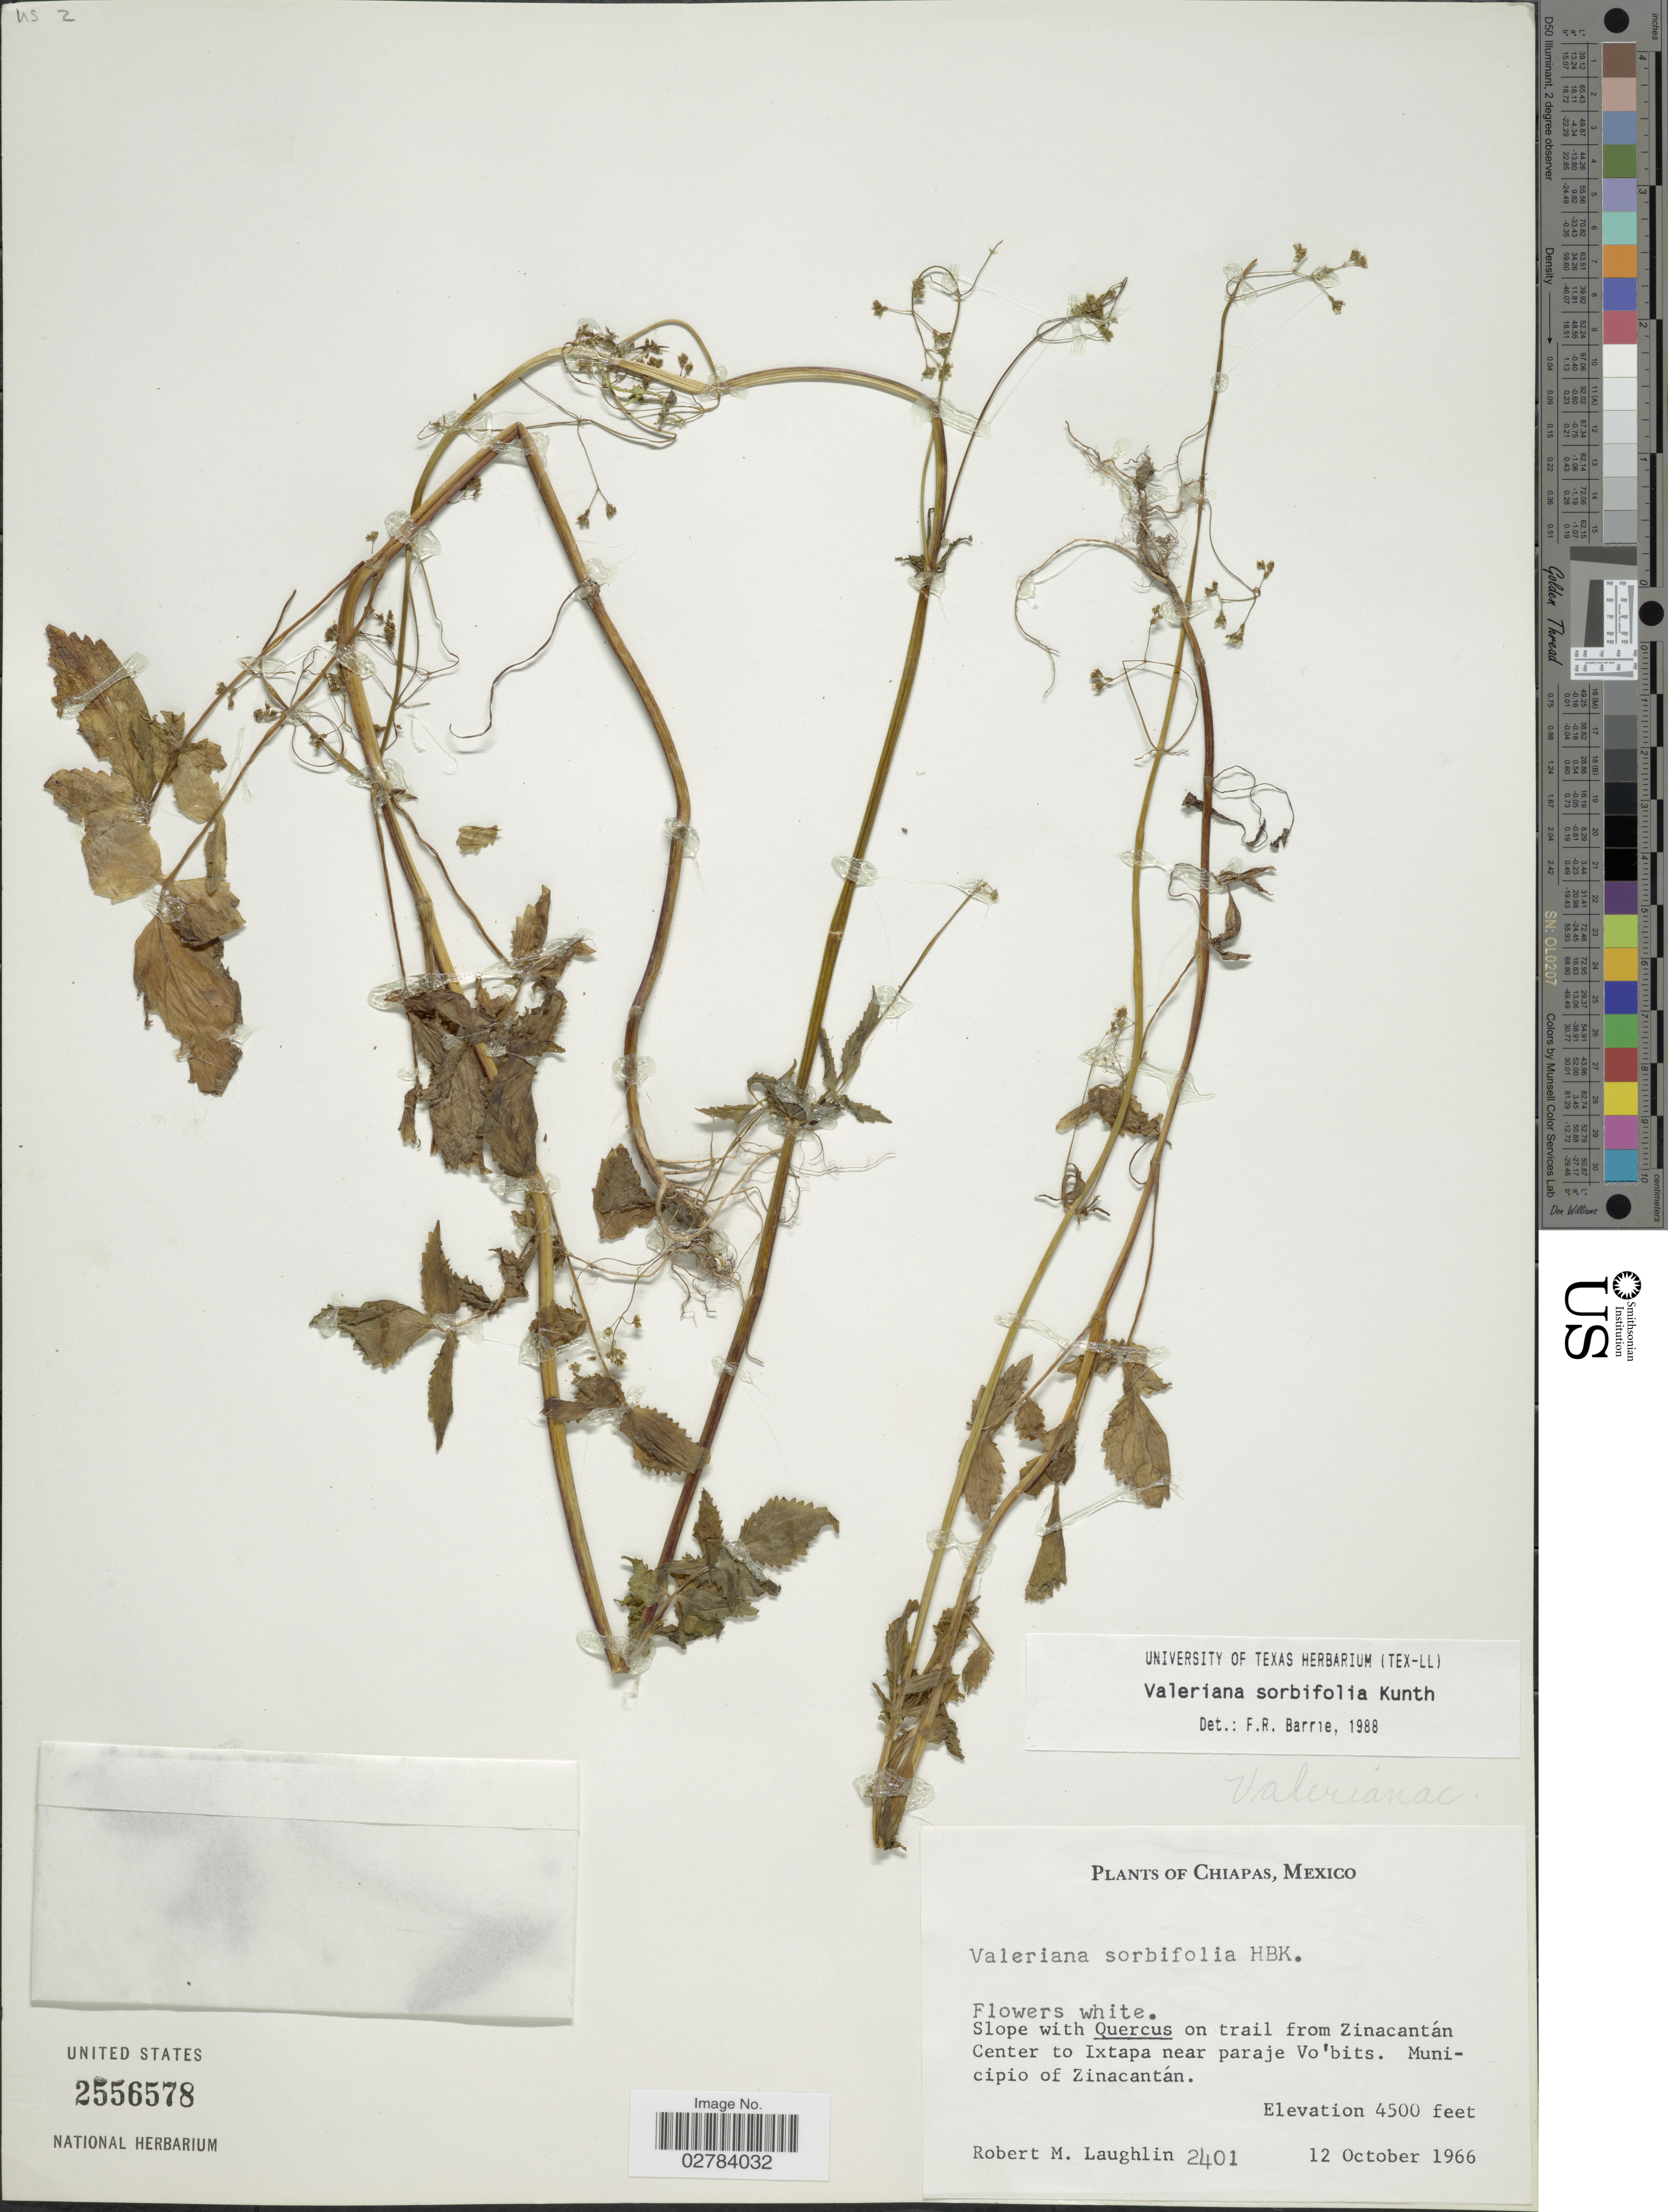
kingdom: Plantae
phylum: Tracheophyta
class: Magnoliopsida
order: Dipsacales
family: Caprifoliaceae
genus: Valeriana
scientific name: Valeriana sorbifolia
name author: Kunth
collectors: R. M. Laughlin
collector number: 2401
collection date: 1966-10-12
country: Mexico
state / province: Chiapas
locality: On trail from Zinacantán Center to Ixtapa near paraje Vo'bits, Muncipio of Zinacantán.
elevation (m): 1372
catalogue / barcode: US 2556578